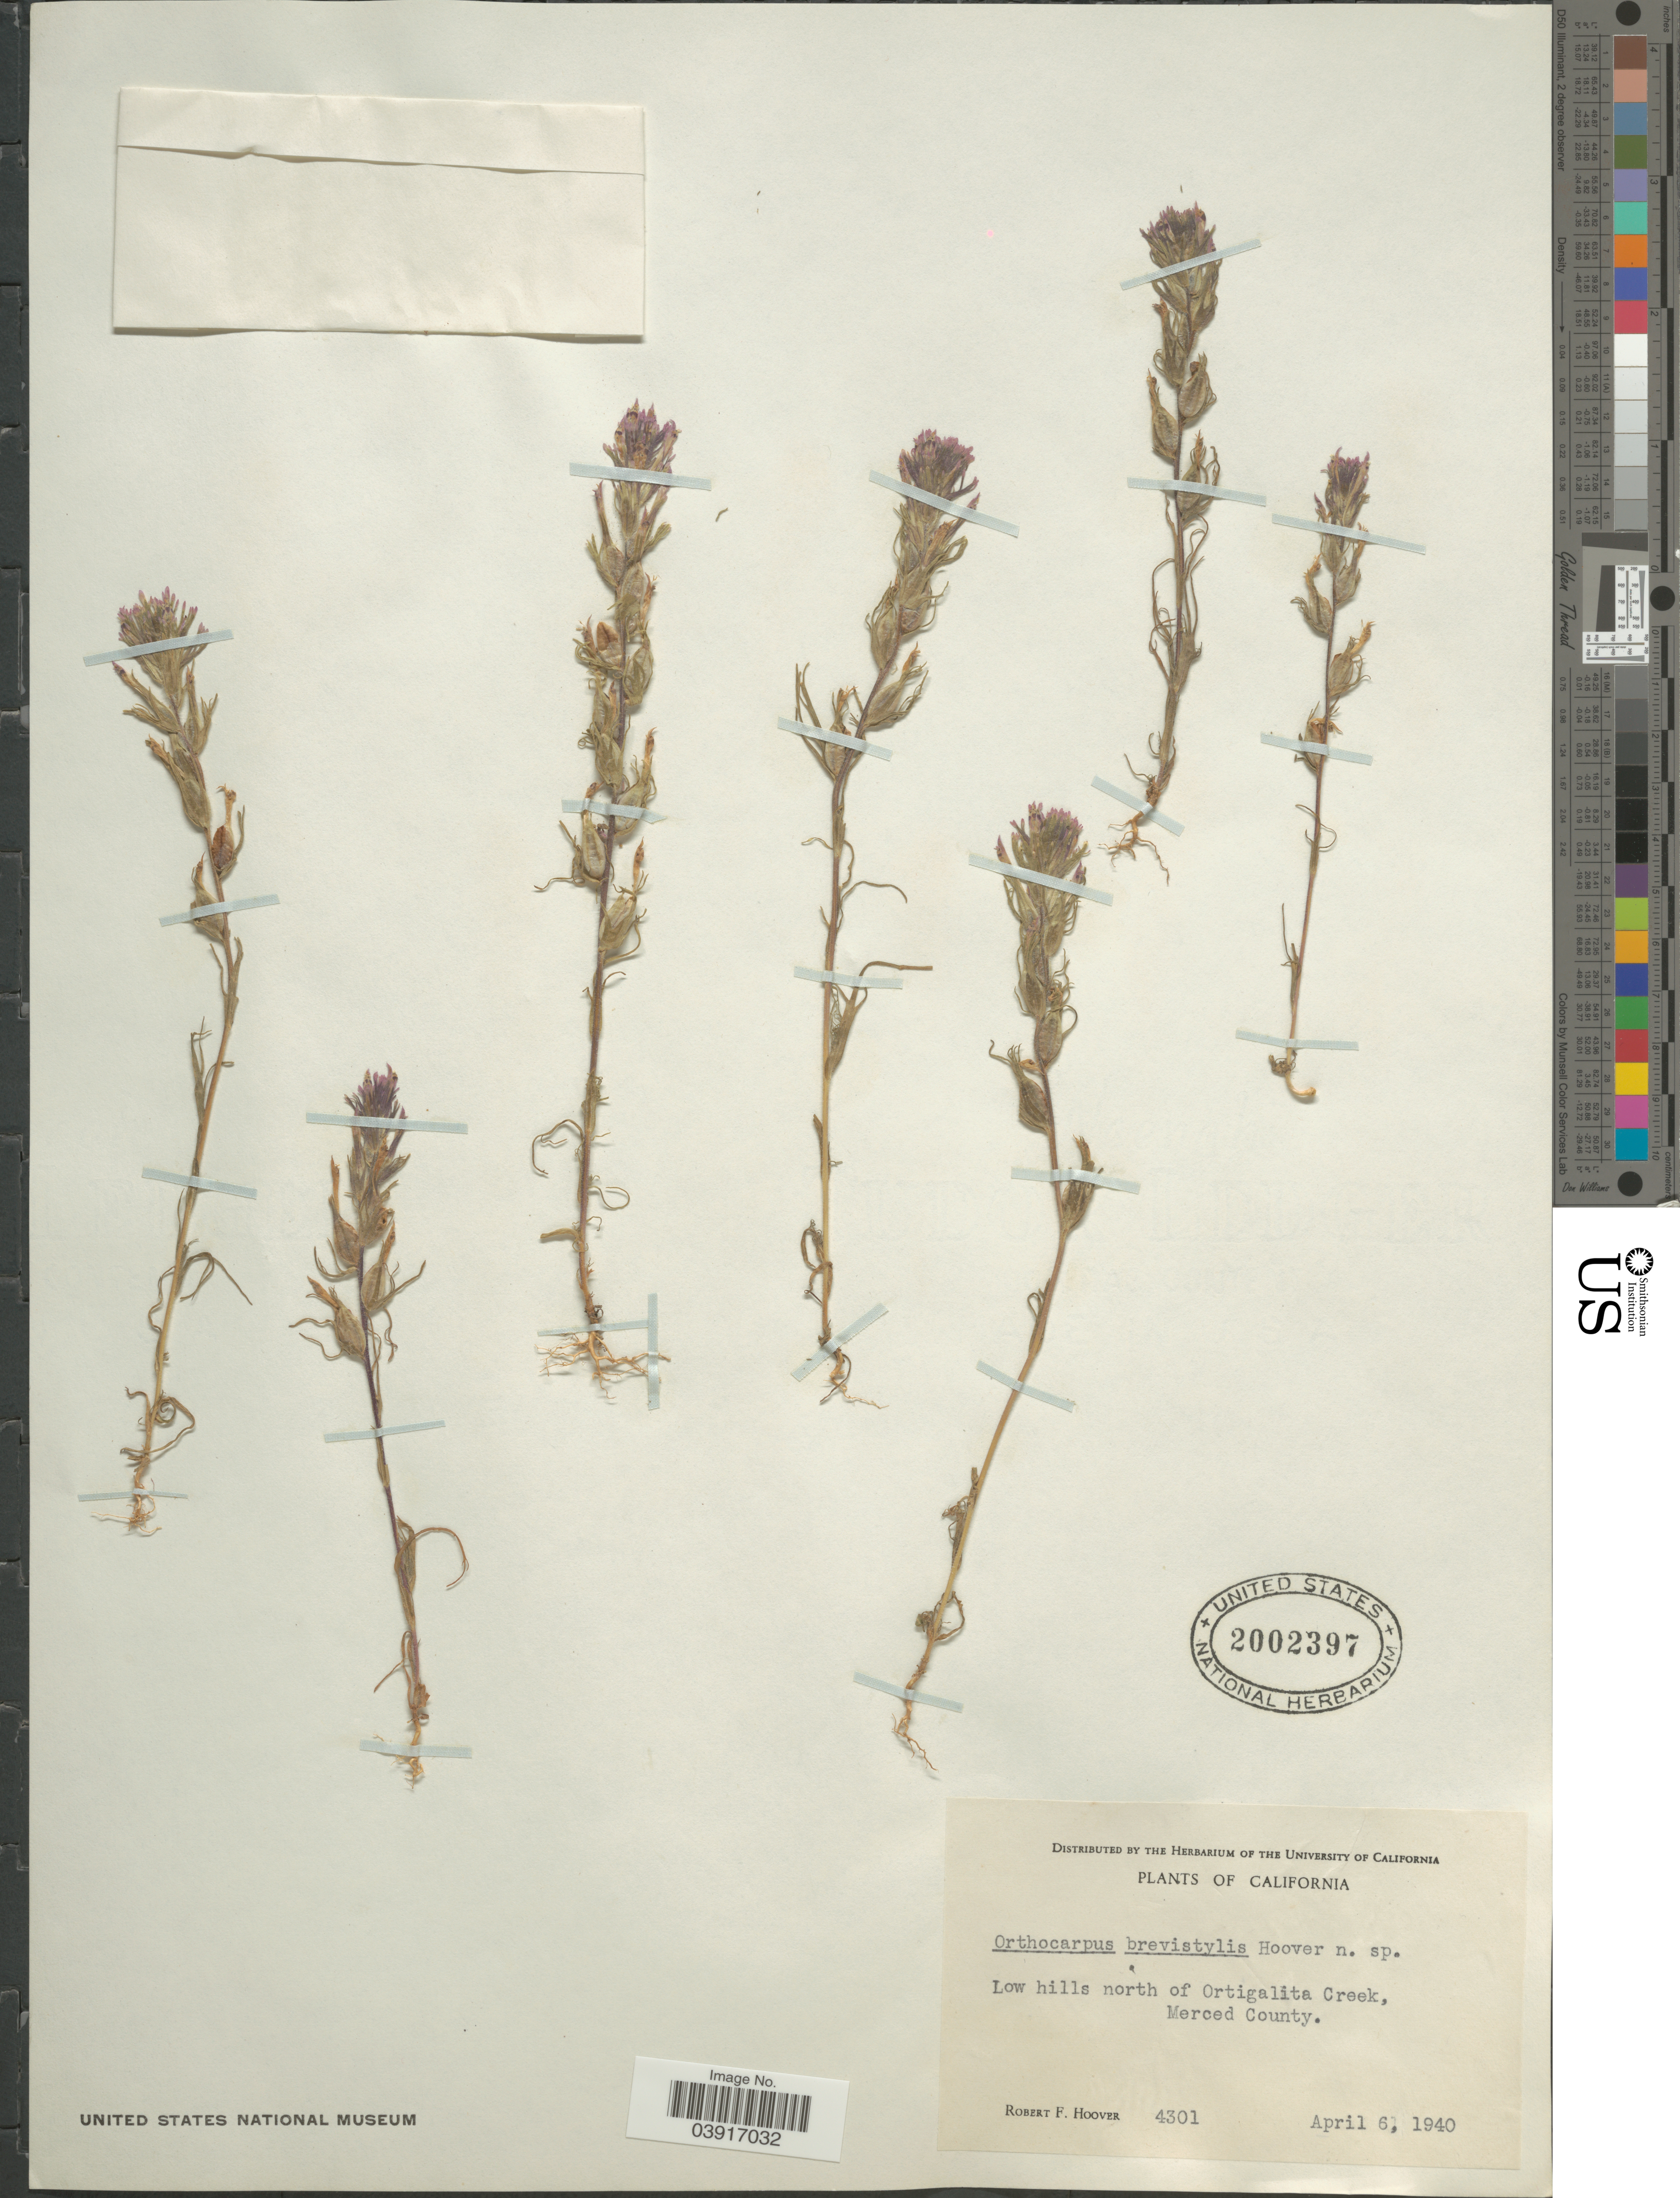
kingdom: Plantae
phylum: Tracheophyta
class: Magnoliopsida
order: Lamiales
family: Orobanchaceae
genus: Orthocarpus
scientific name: Orthocarpus attenuatus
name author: A. Gray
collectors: R. F. Hoover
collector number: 4301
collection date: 1940-04-06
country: United States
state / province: California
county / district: Merced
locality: Low hills north of Ortigalita Creek, Merced County.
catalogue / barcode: US 2002397